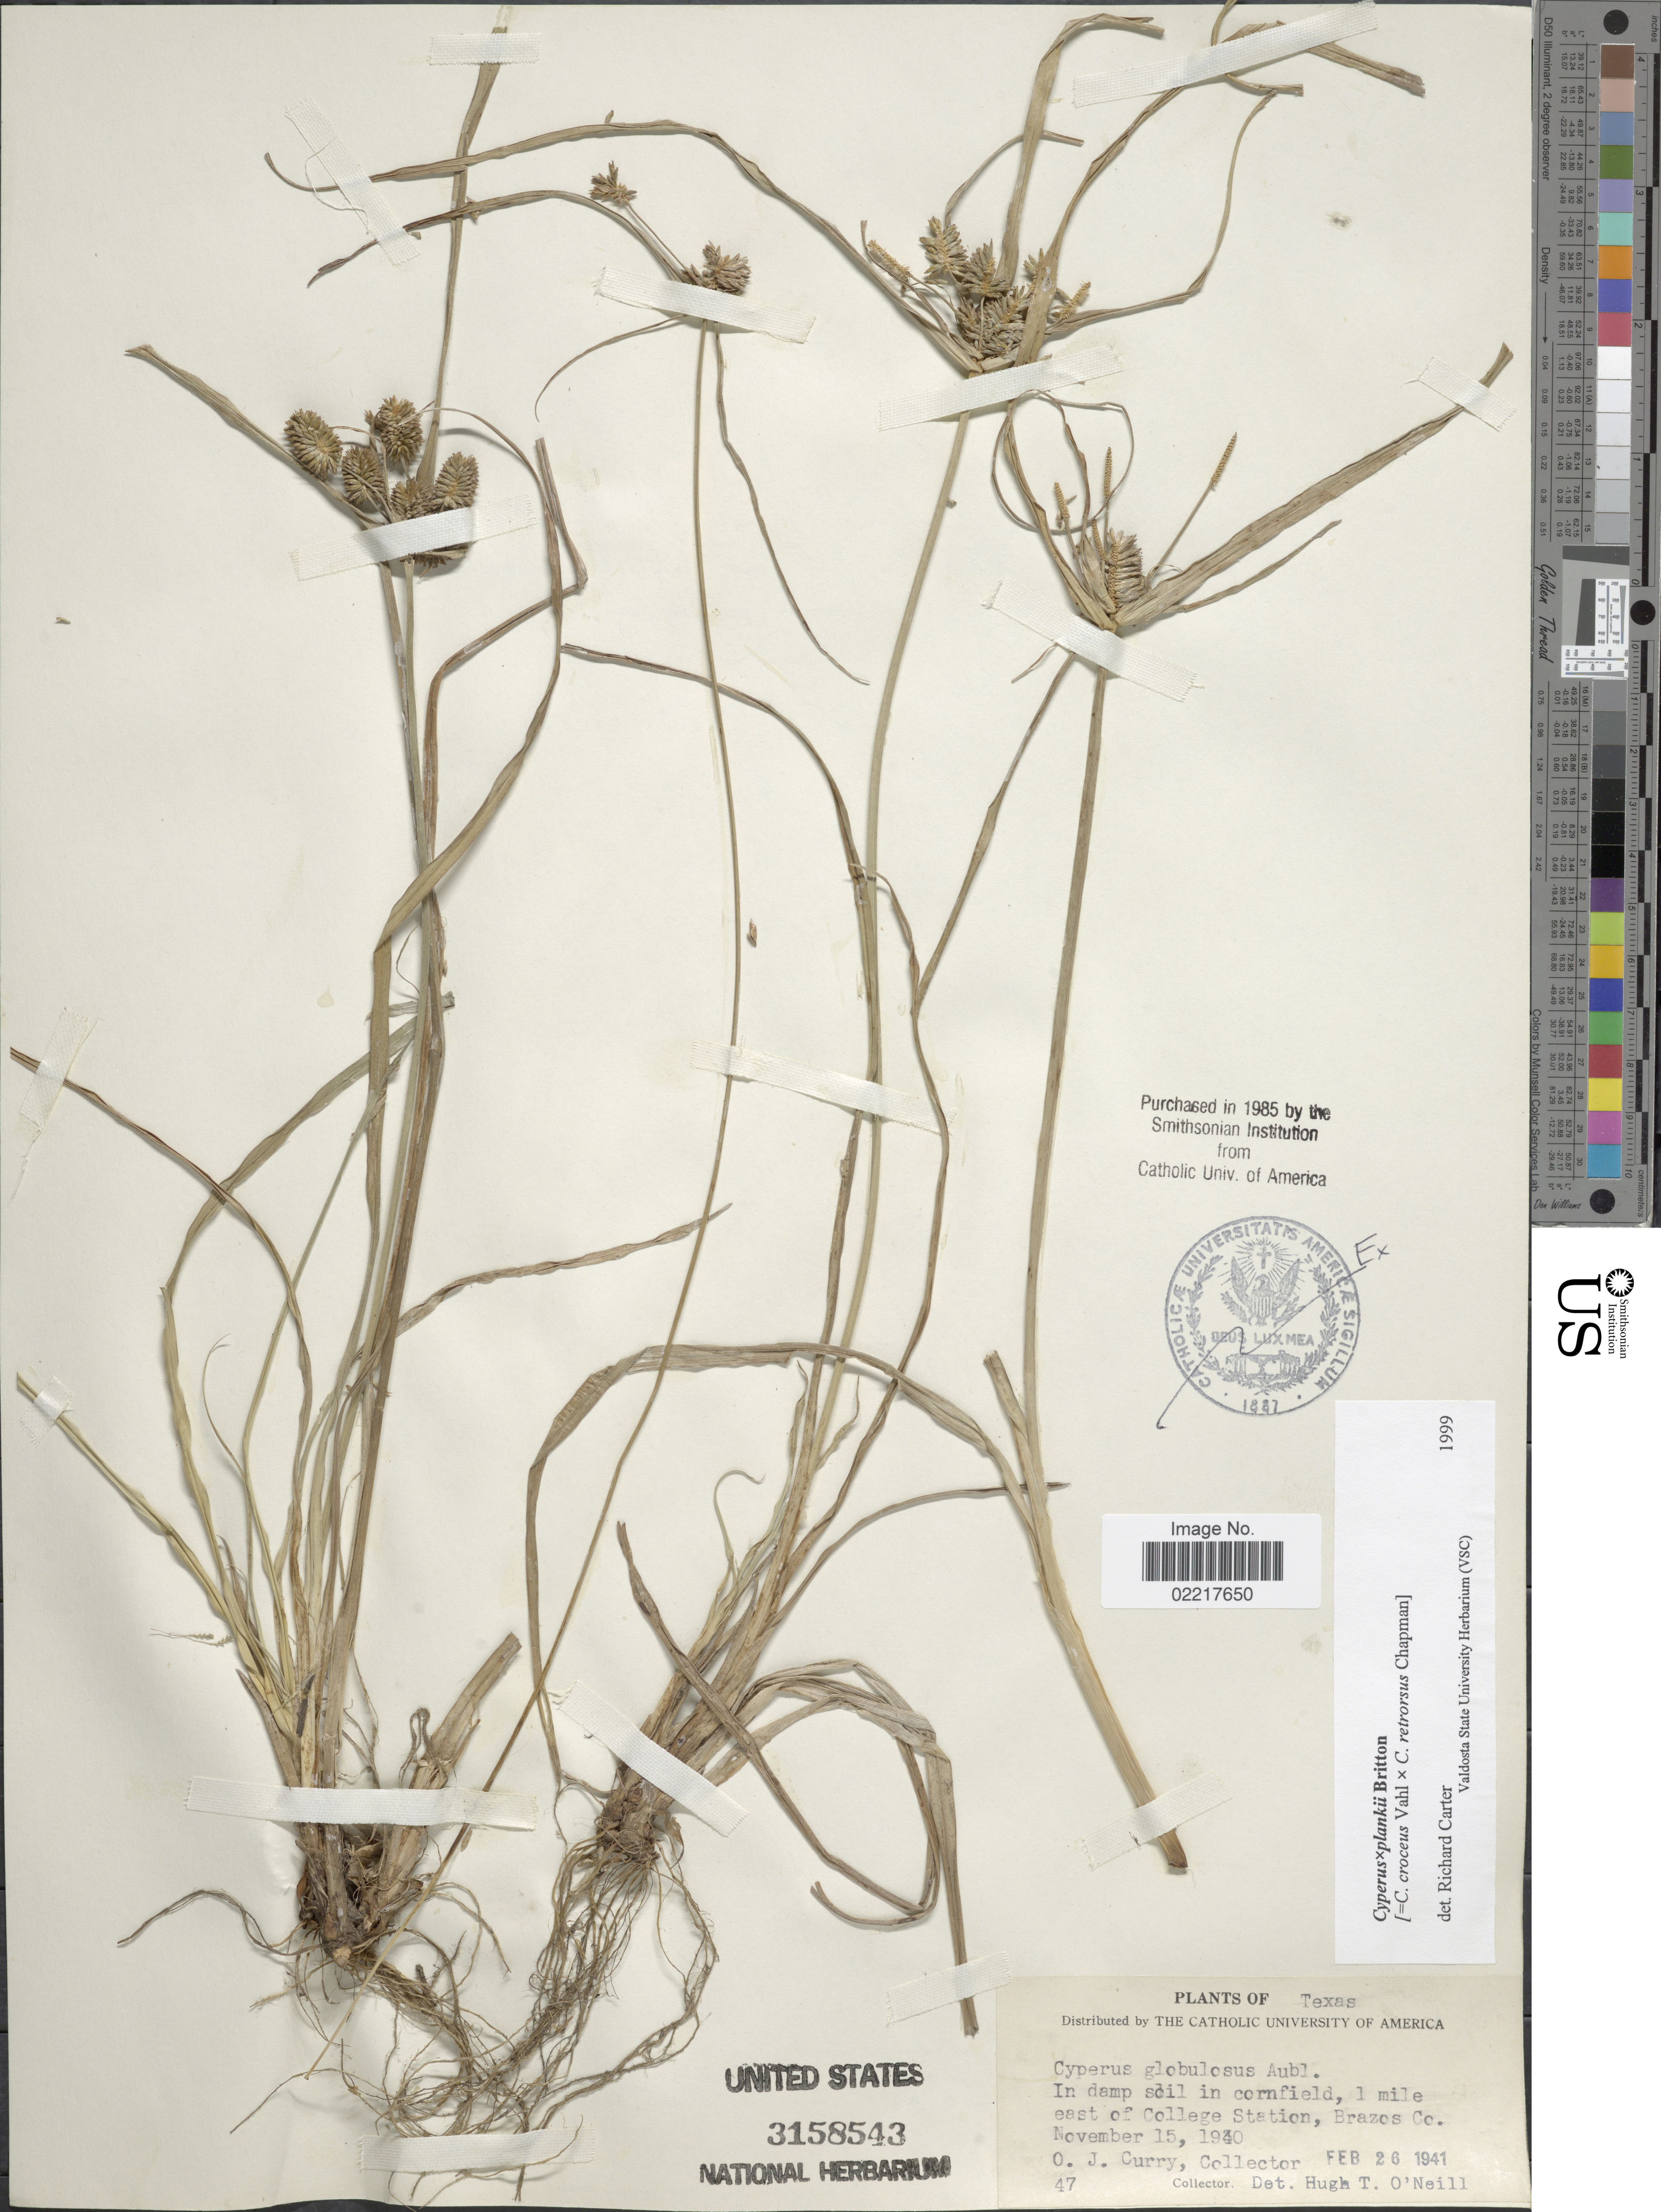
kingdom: Plantae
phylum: Tracheophyta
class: Liliopsida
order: Poales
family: Cyperaceae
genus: Cyperus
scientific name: Cyperus x plankii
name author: Britton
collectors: O. Curry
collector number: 47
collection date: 1940-11-15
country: United States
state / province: Texas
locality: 1 mile east of College Station, Brazos Co.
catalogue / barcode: US 3158543